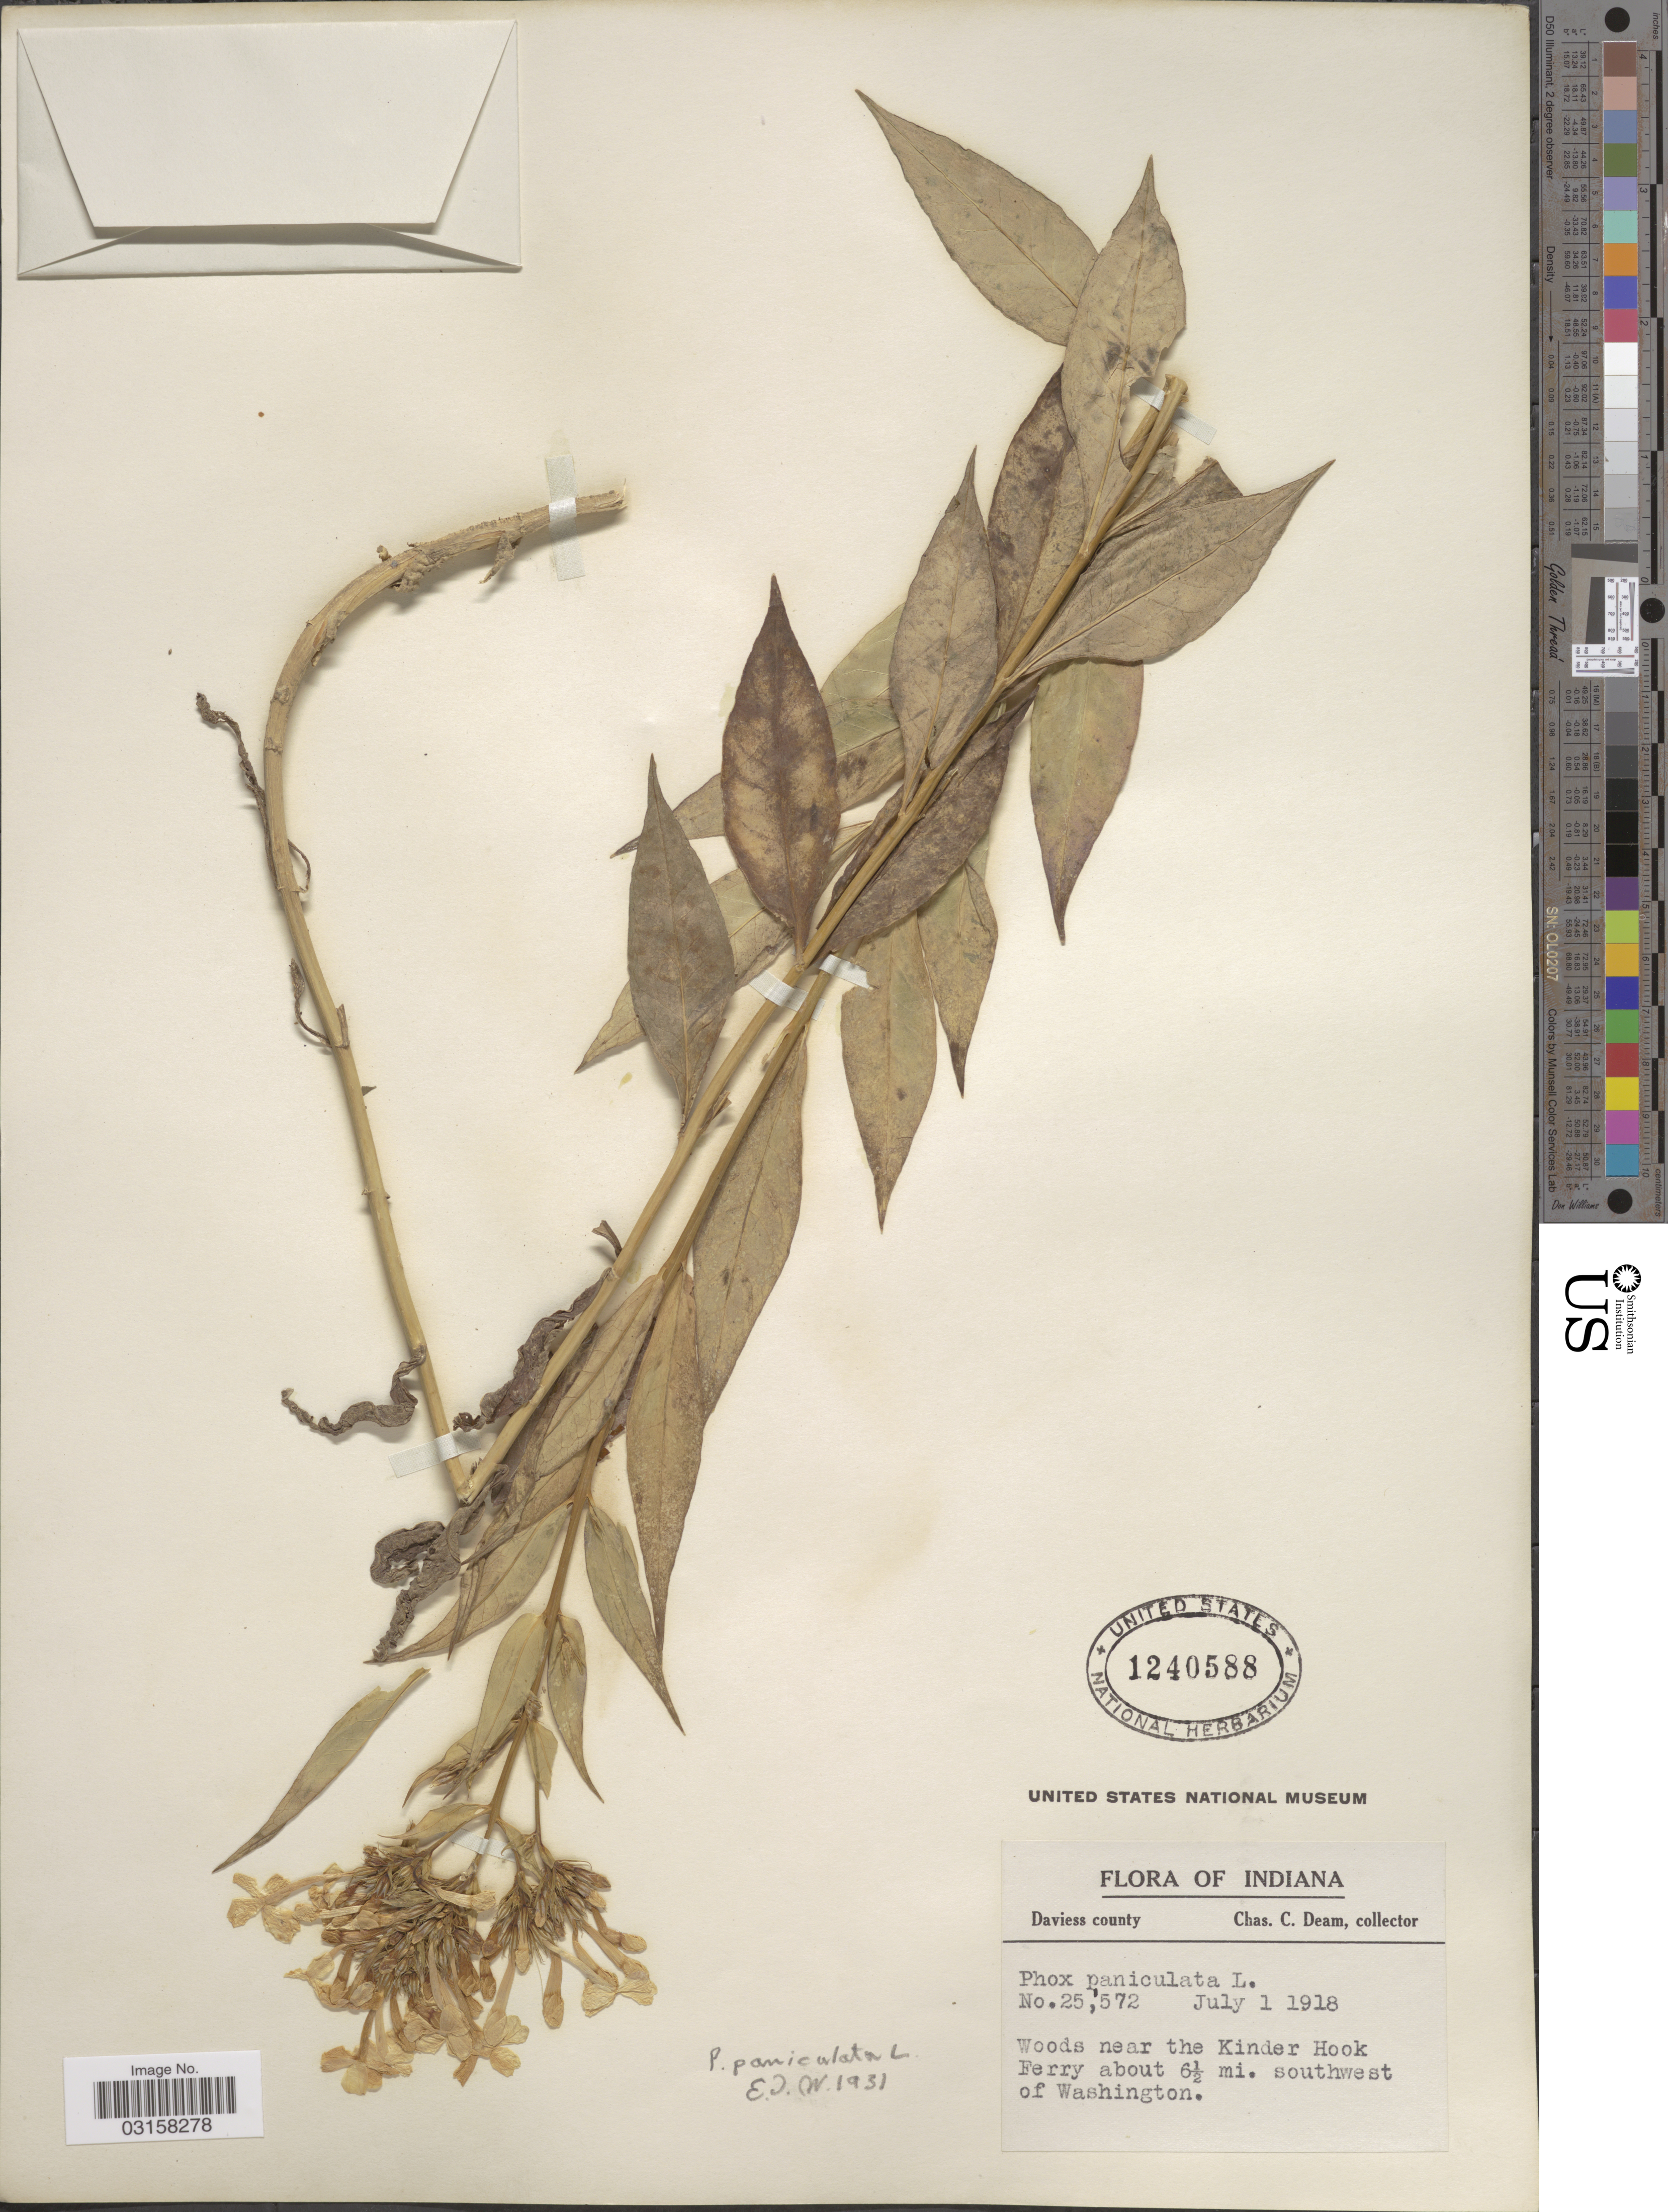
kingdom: Plantae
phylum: Tracheophyta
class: Magnoliopsida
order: Ericales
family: Polemoniaceae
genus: Phlox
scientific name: Phlox paniculata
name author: L.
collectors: C. C. Deam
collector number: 25572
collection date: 1918-07-01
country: United States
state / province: Indiana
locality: Daviess county. Woods near the Kinder Hook Ferry about 6½ mi. southwest of Washington.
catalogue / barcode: US 1240588